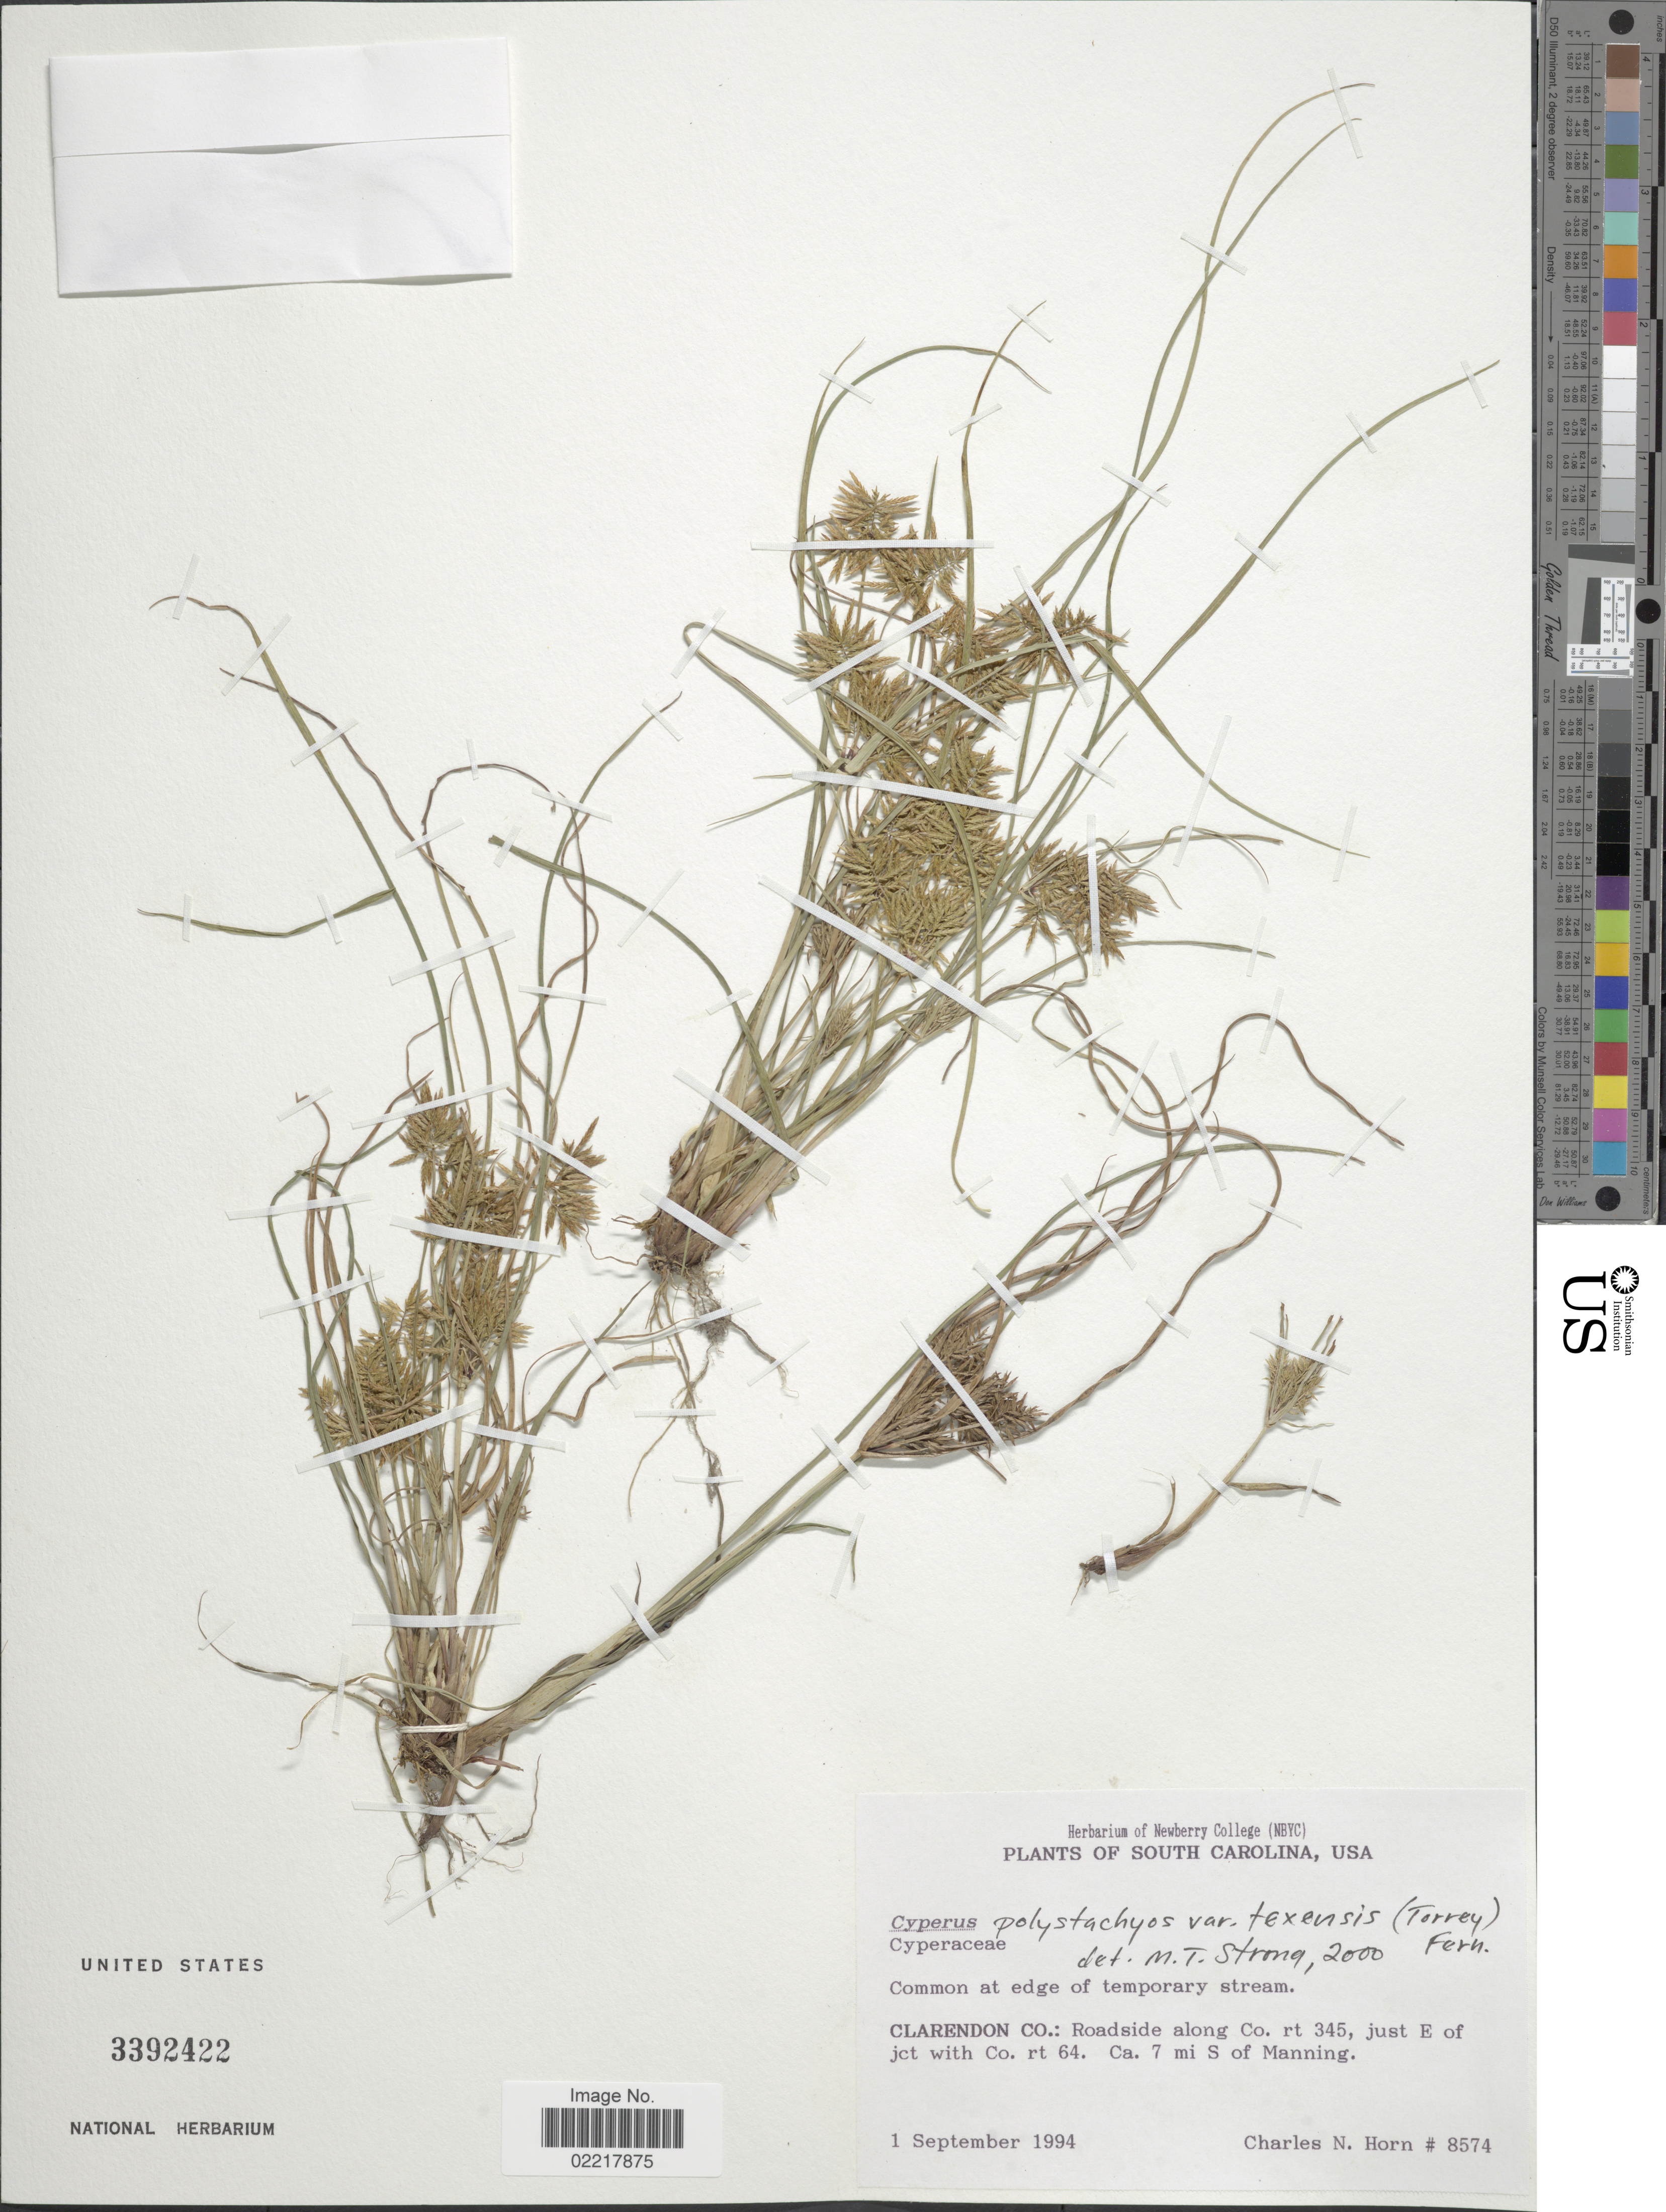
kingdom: Plantae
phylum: Tracheophyta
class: Liliopsida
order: Poales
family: Cyperaceae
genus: Cyperus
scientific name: Cyperus polystachyos var. texensis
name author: (Torr.) Fernald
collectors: C. N. Horn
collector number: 8574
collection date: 1994-09-01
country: United States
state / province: South Carolina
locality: Common at edge of temporary stream, Clarendon Co: Roadside along Co rt 345, just E of jct with Co rt 64. Ca 7 mi S of Manning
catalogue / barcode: US 3392422